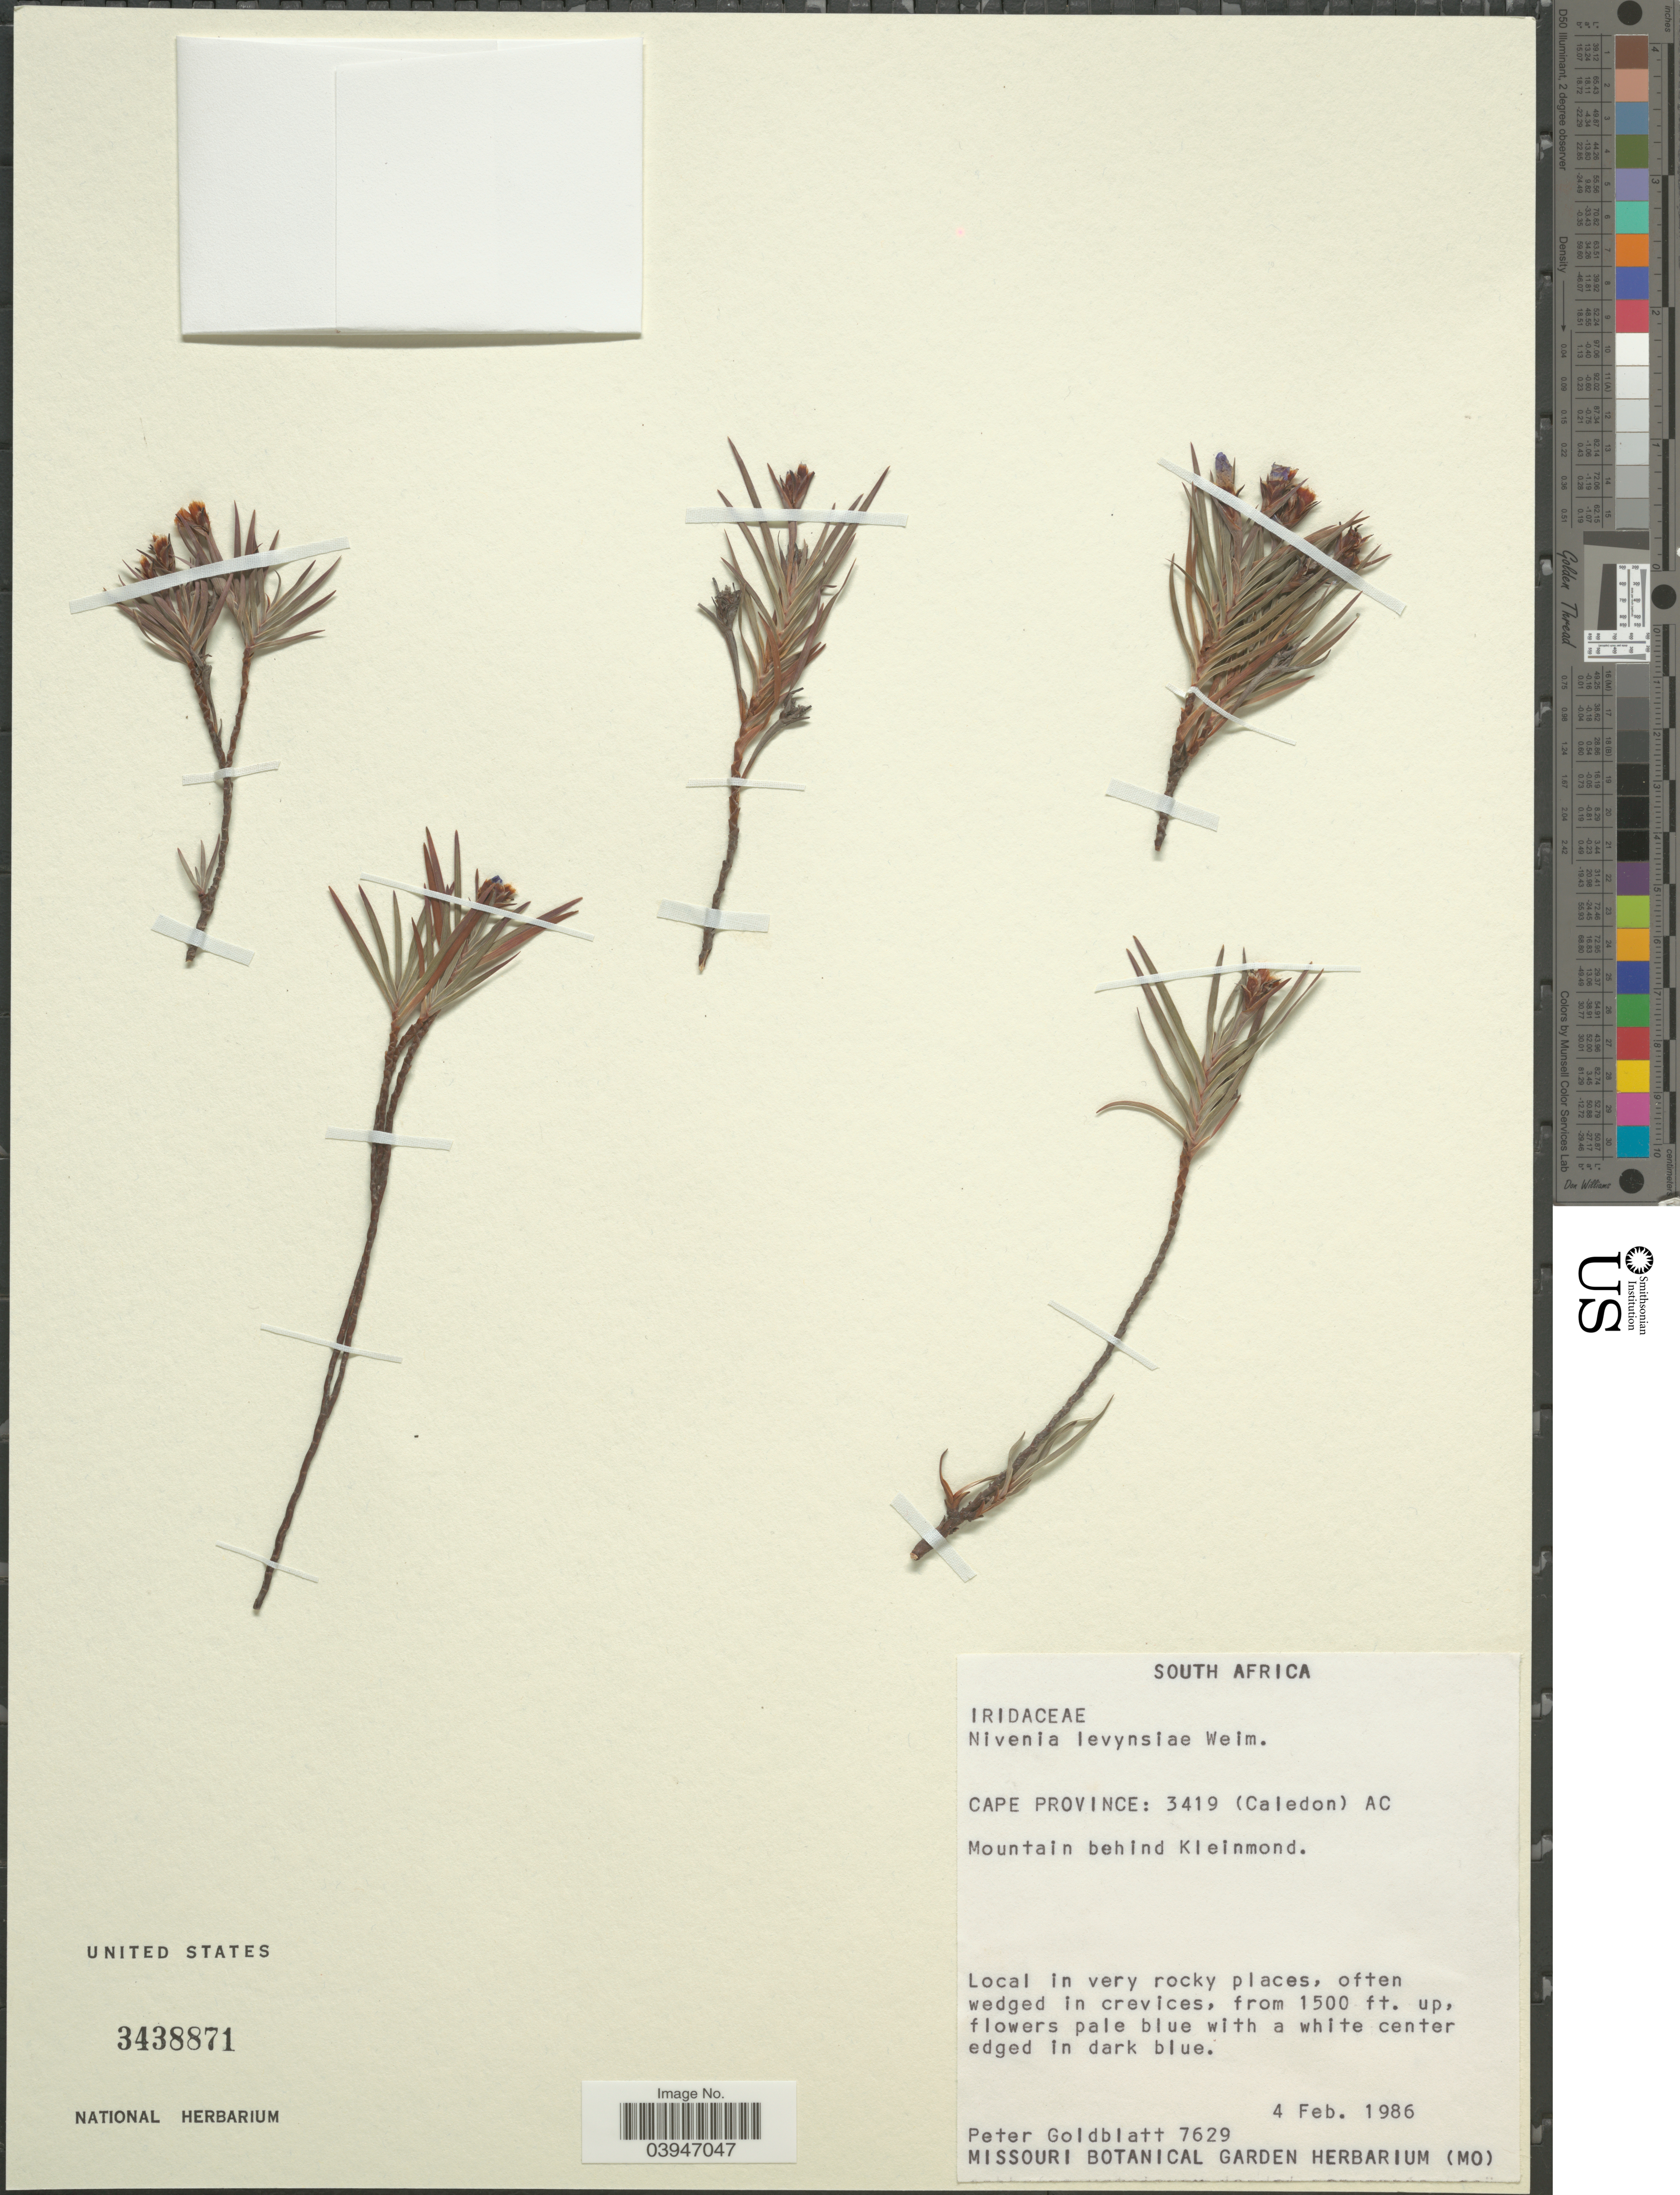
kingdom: Plantae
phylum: Tracheophyta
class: Liliopsida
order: Asparagales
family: Iridaceae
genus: Nivenia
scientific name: Nivenia levynsiae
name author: Weim.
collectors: P. Goldblatt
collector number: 7629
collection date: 1986-02-04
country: South Africa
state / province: Western Cape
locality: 3419 (Caledon) AC. Mountain behind Kleinmond.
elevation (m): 457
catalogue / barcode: US 3438871